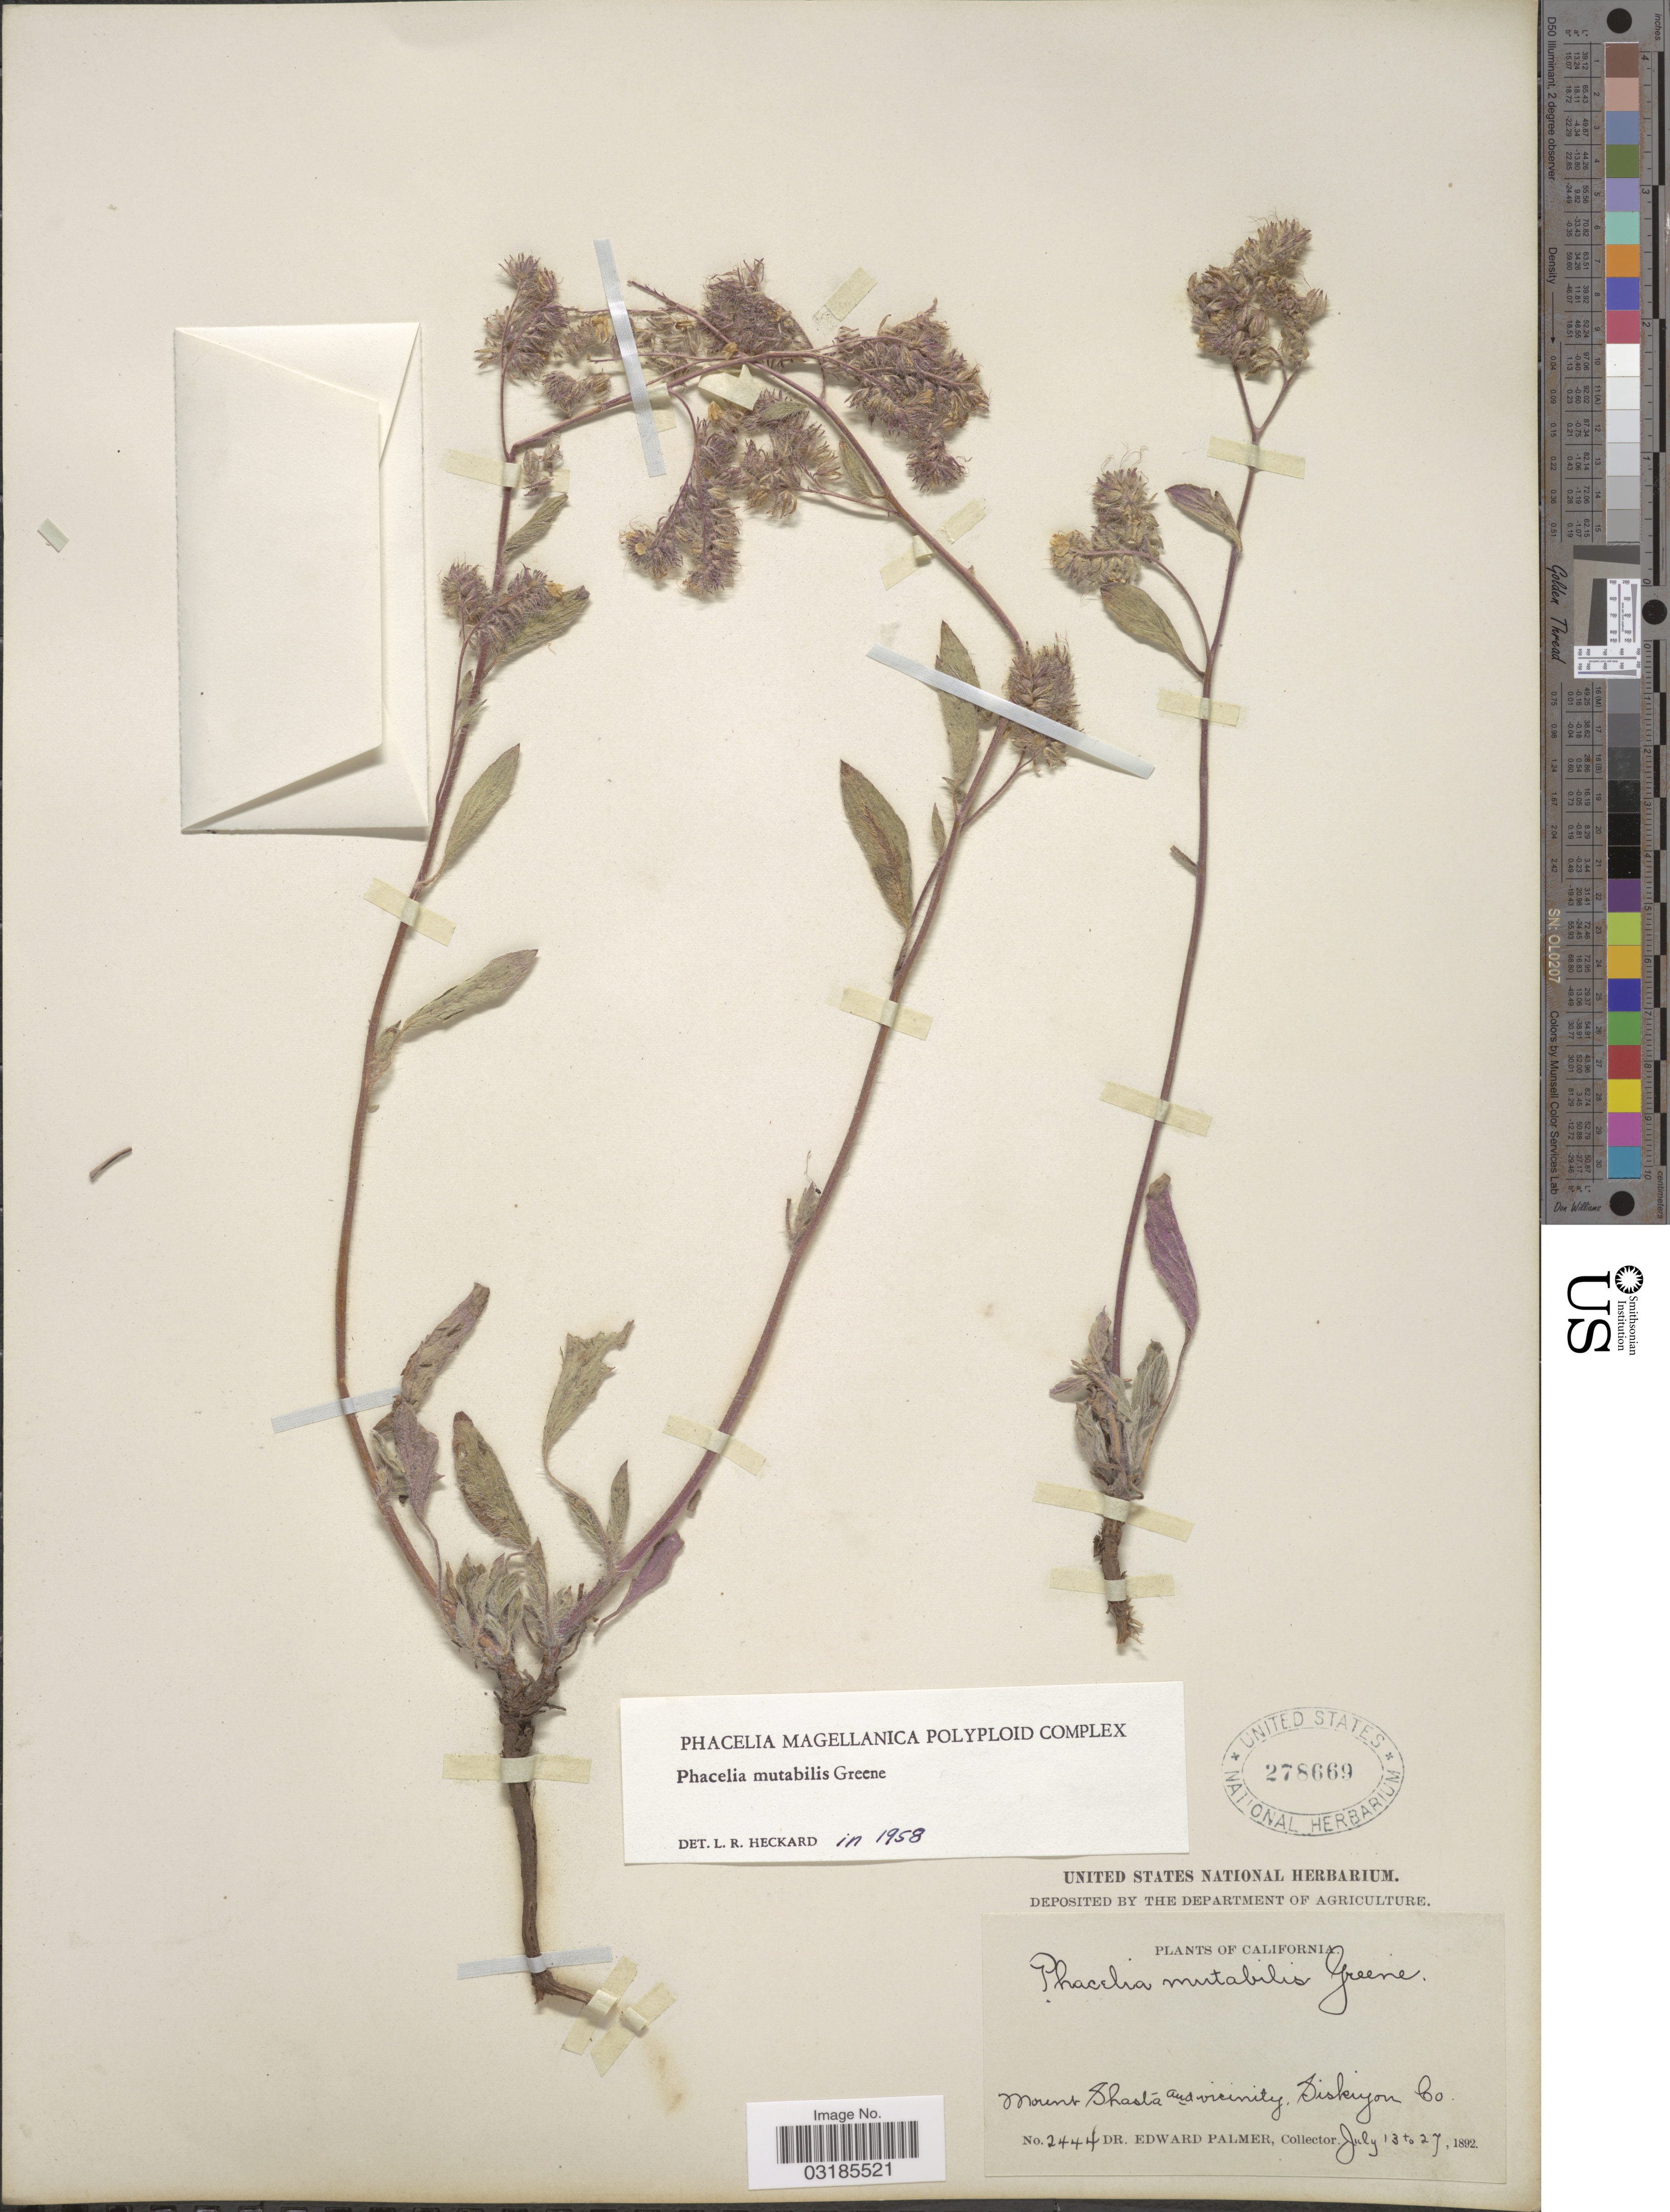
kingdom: Plantae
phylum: Tracheophyta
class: Magnoliopsida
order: Boraginales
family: Hydrophyllaceae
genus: Phacelia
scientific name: Phacelia mutabilis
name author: Greene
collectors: E. Palmer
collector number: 2444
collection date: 1892-07-13/1892-07-27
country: United States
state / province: California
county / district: Siskiyou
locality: Mount Shasta and vicinity, Siskiyou Co.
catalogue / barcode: US 278669